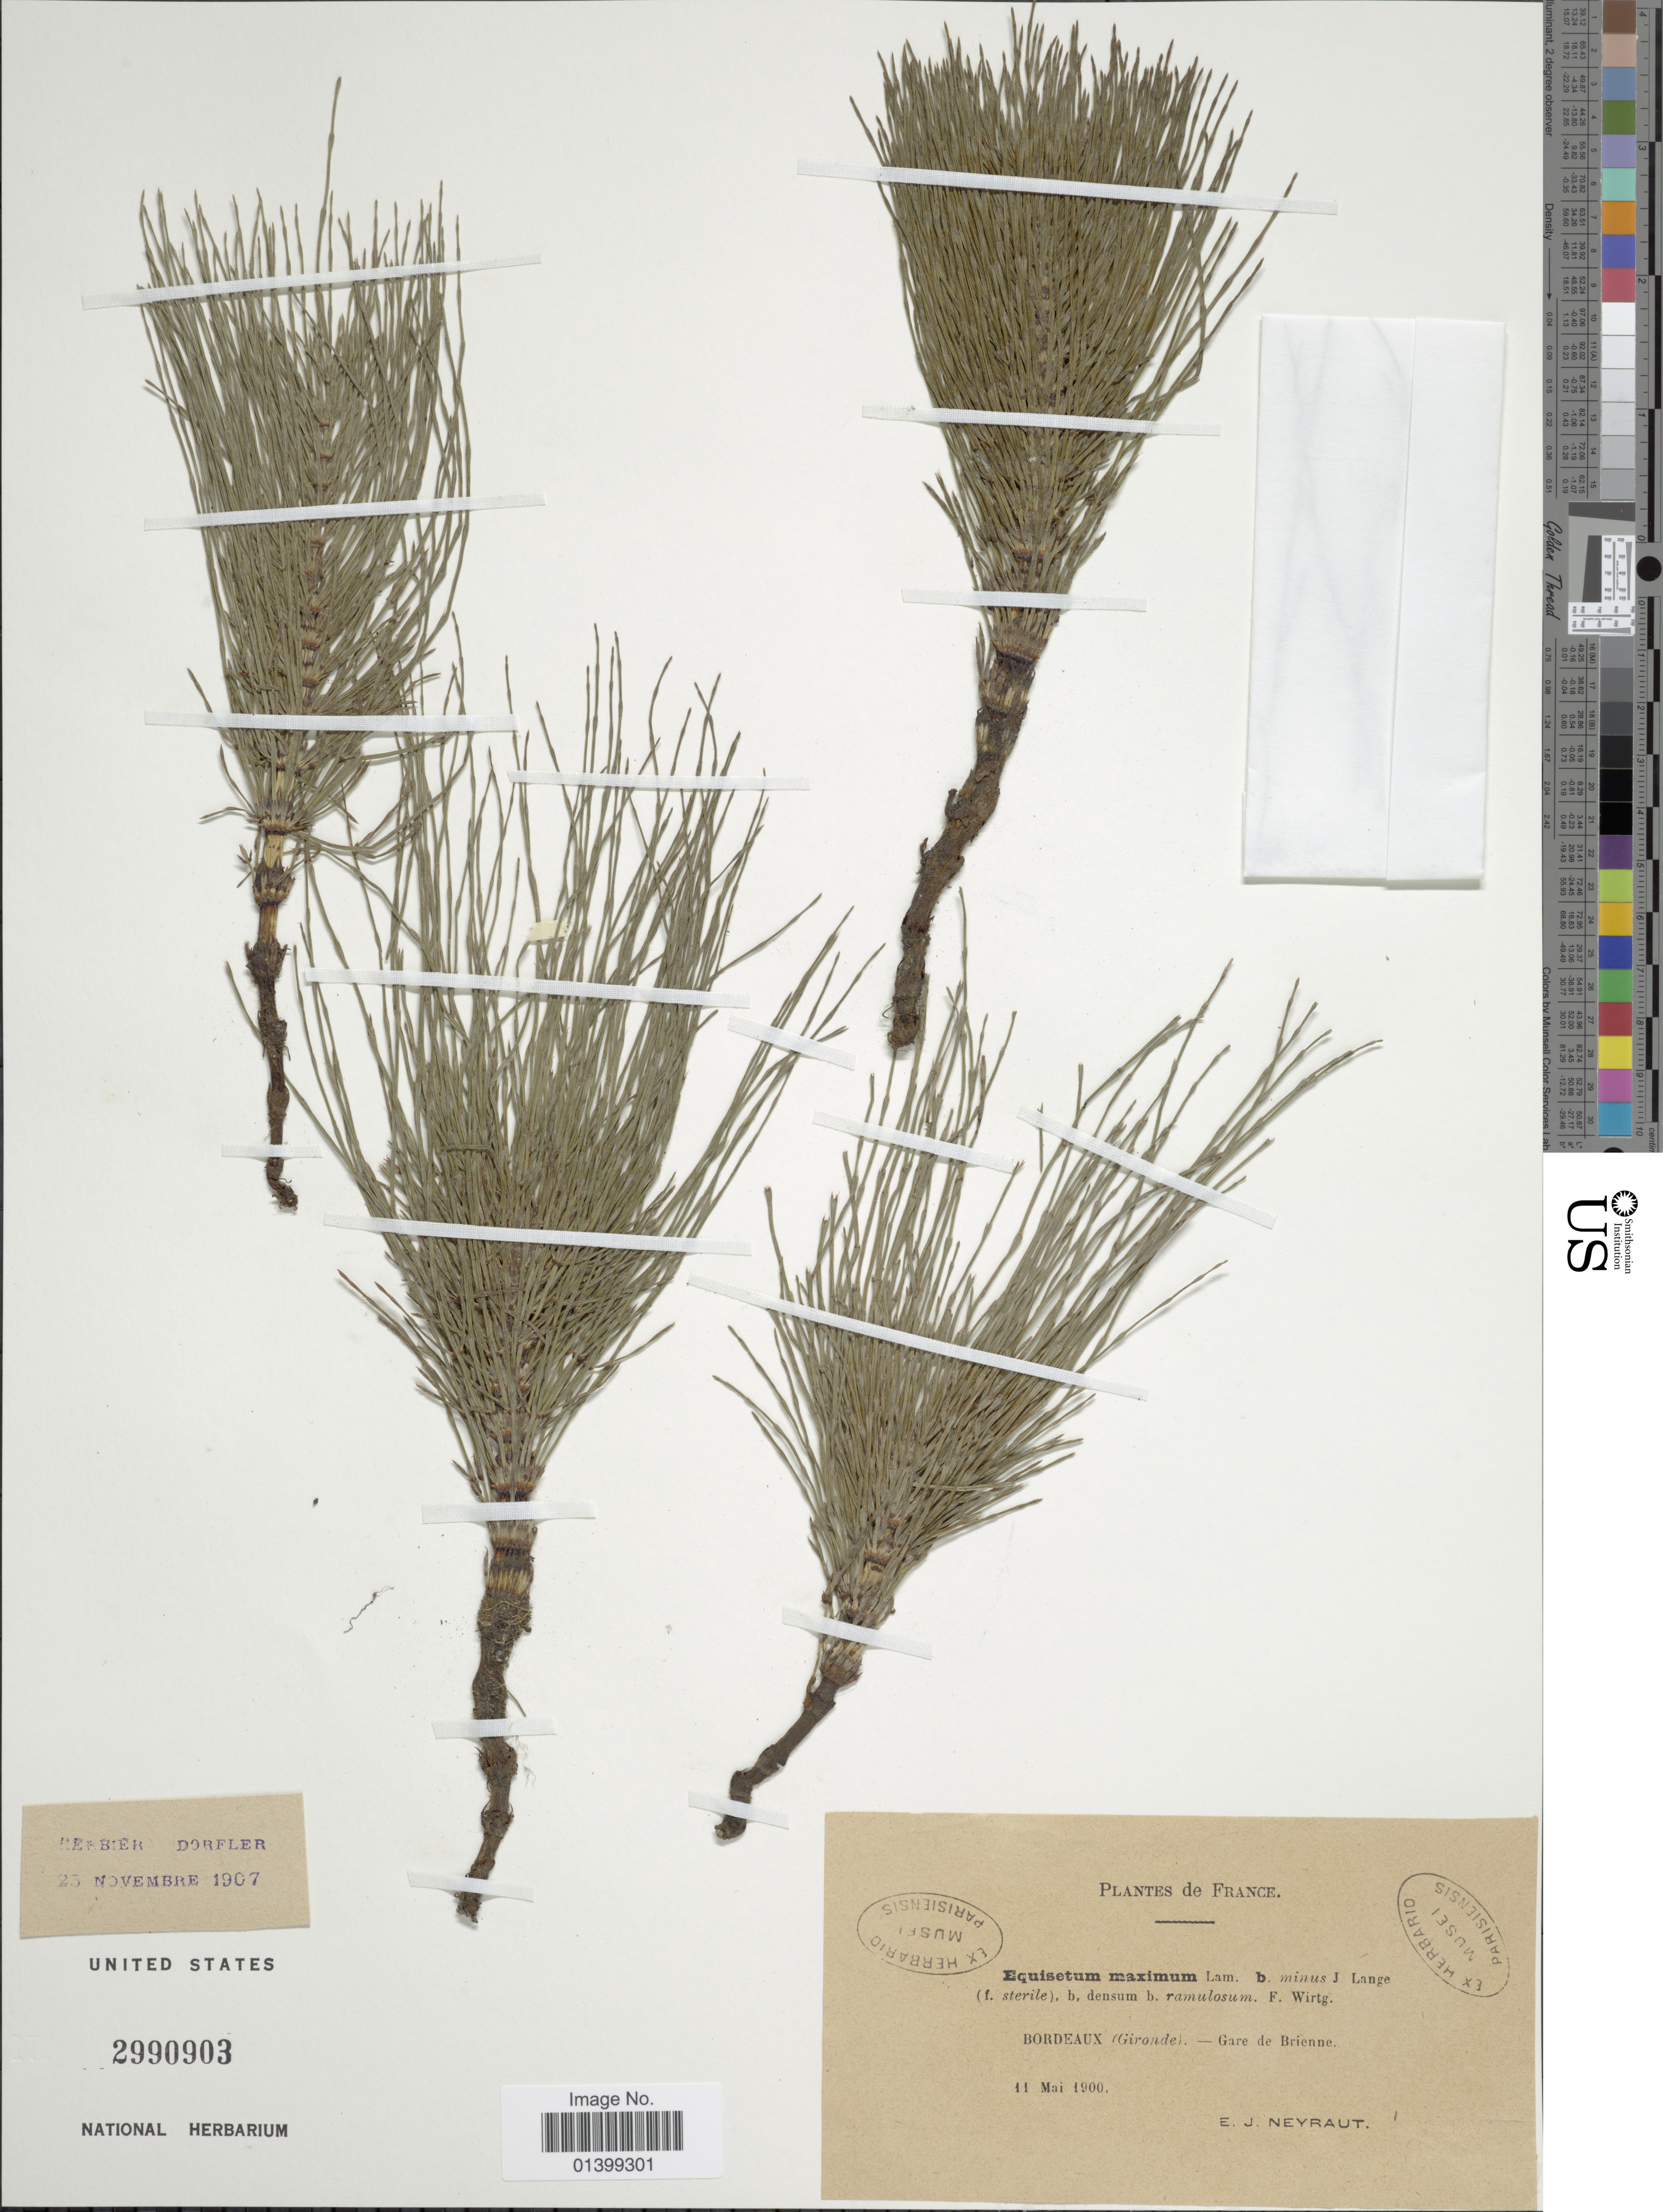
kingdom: Plantae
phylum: Tracheophyta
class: Polypodiopsida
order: Equisetales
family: Equisetaceae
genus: Equisetum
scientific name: Equisetum telmateia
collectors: E. Neyraut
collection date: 1900-05-11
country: France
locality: Bordeaux (Gironde).- Gare de Brienne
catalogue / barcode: US 2990903